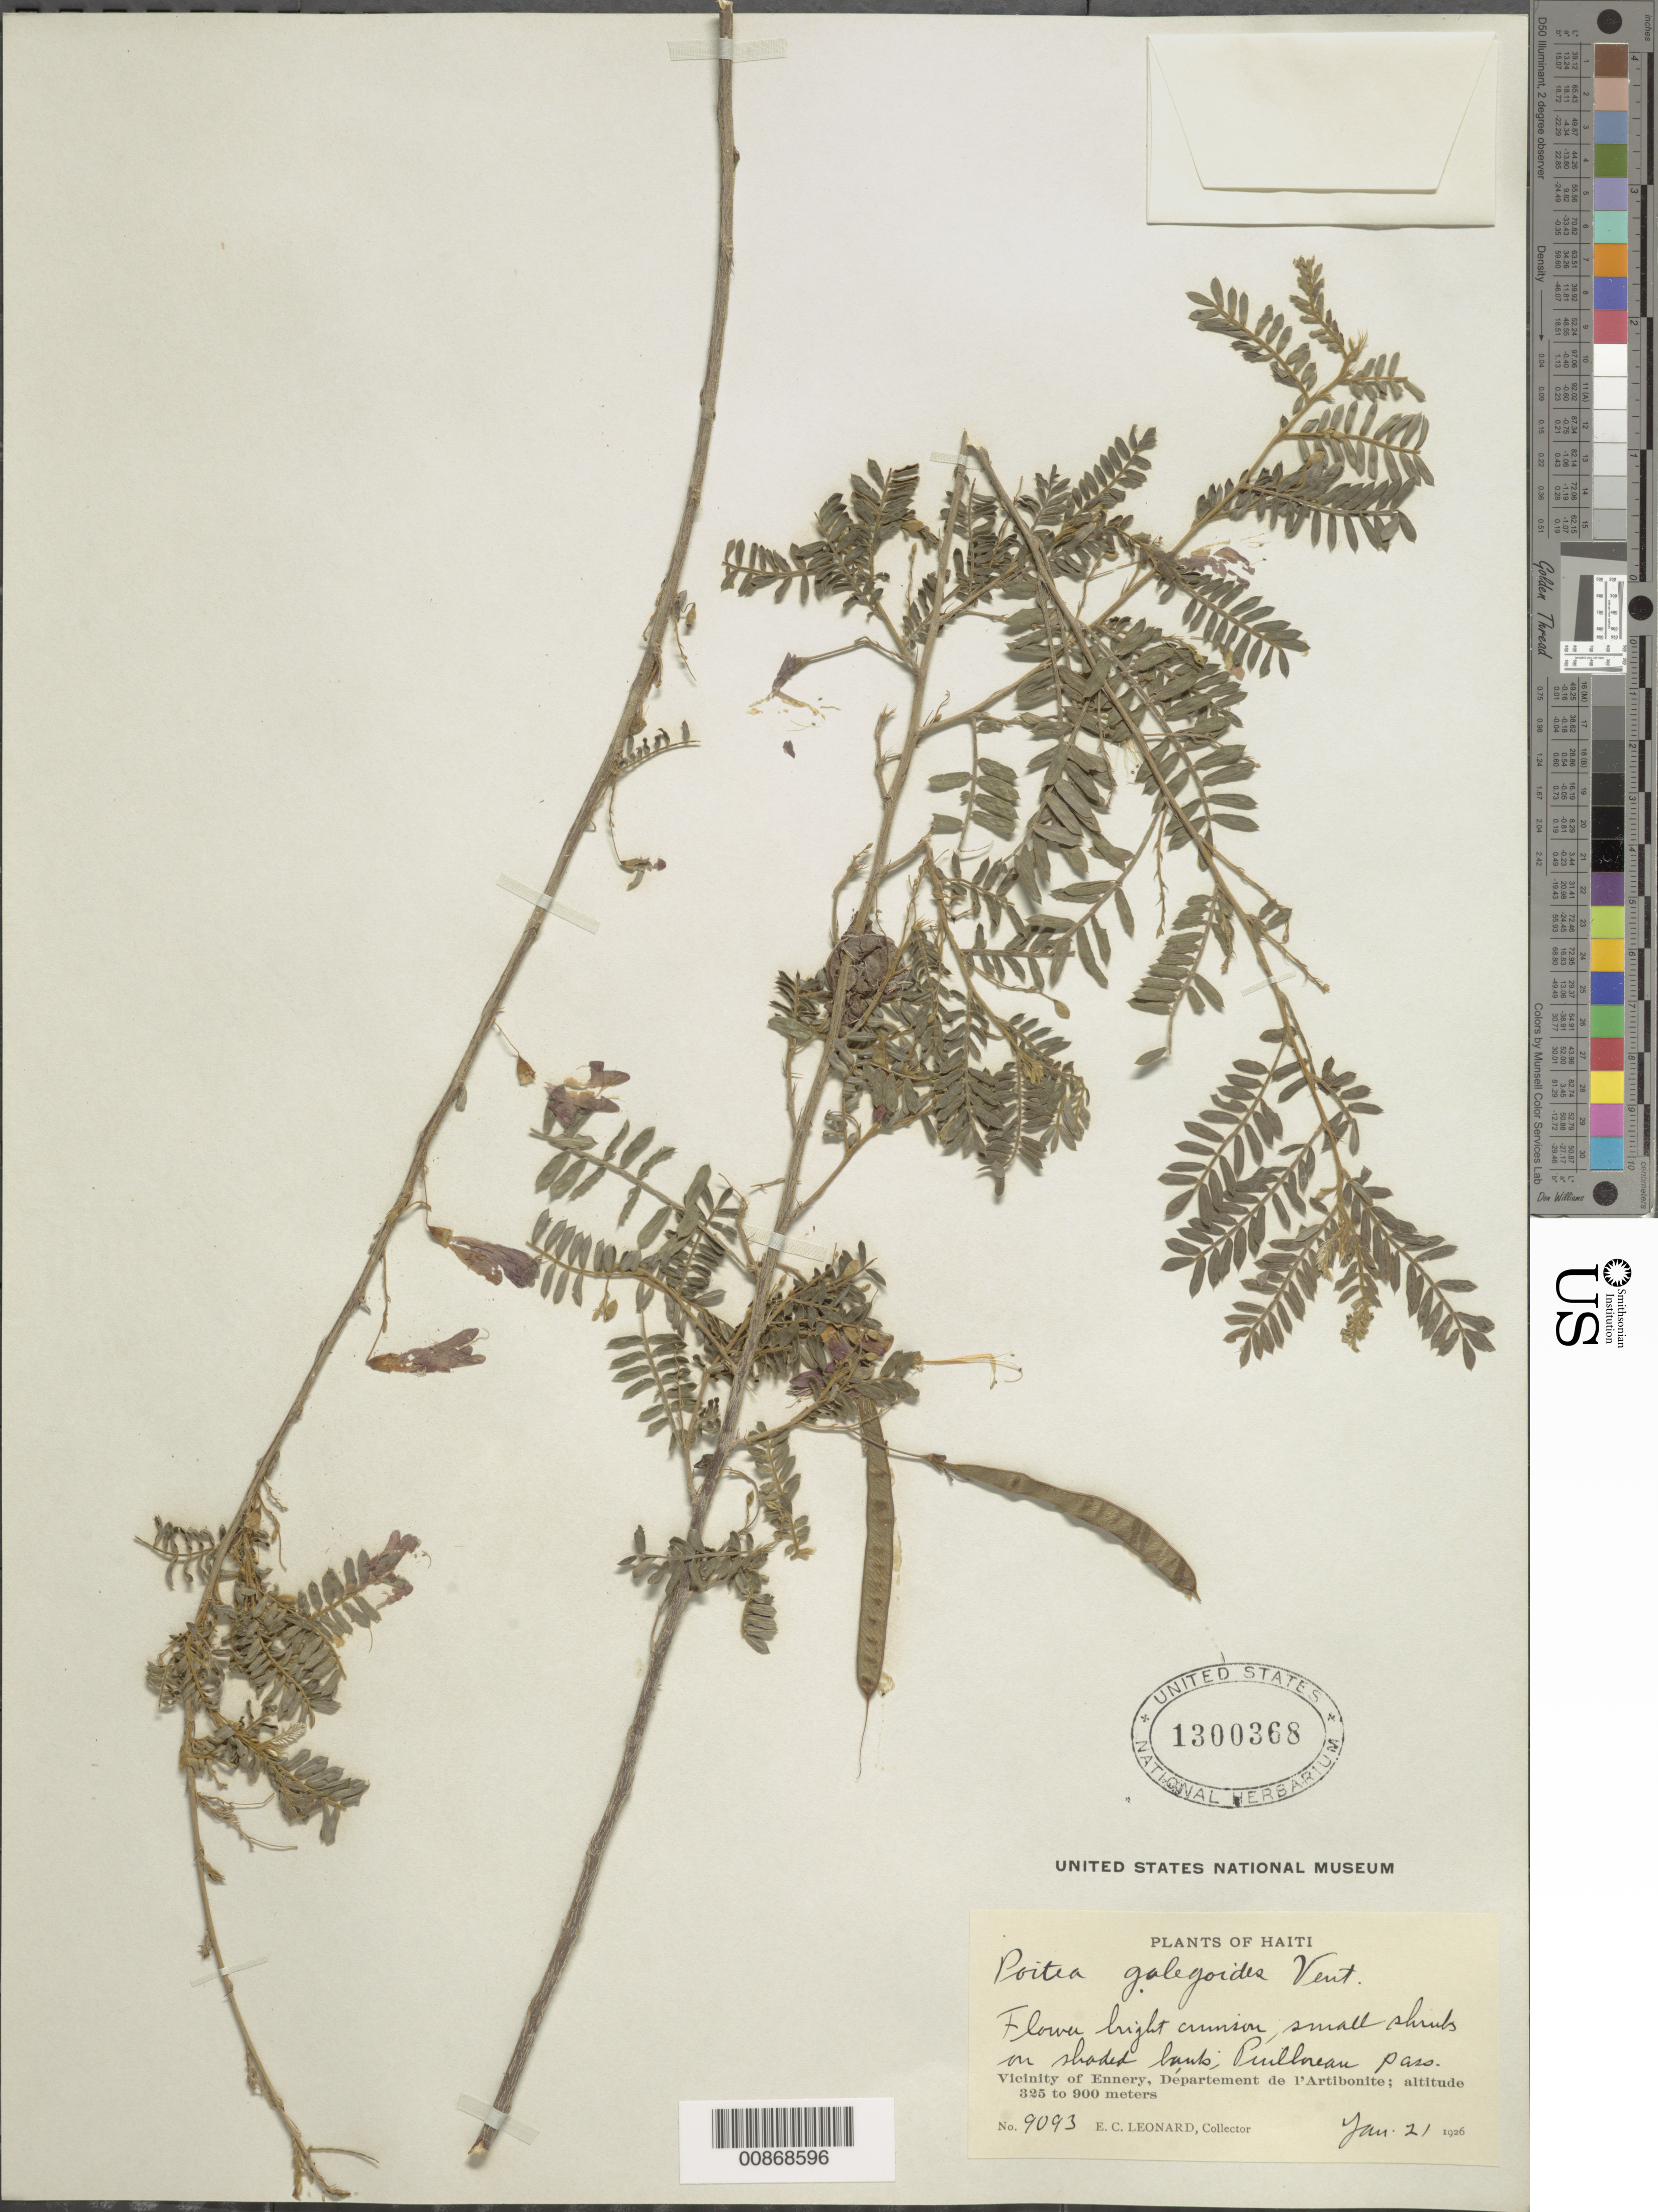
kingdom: Plantae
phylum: Tracheophyta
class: Magnoliopsida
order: Fabales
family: Fabaceae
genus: Poitea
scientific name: Poitea galegoides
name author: Vent.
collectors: E. C. Leonard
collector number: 9093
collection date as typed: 21 Jan 1926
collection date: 1926-01-21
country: Haiti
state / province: Artibonite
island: Hispaniola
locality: Vicinity of Ennery, Puilboreau Pass.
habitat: Shaded banks.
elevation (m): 325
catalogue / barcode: US 1300368